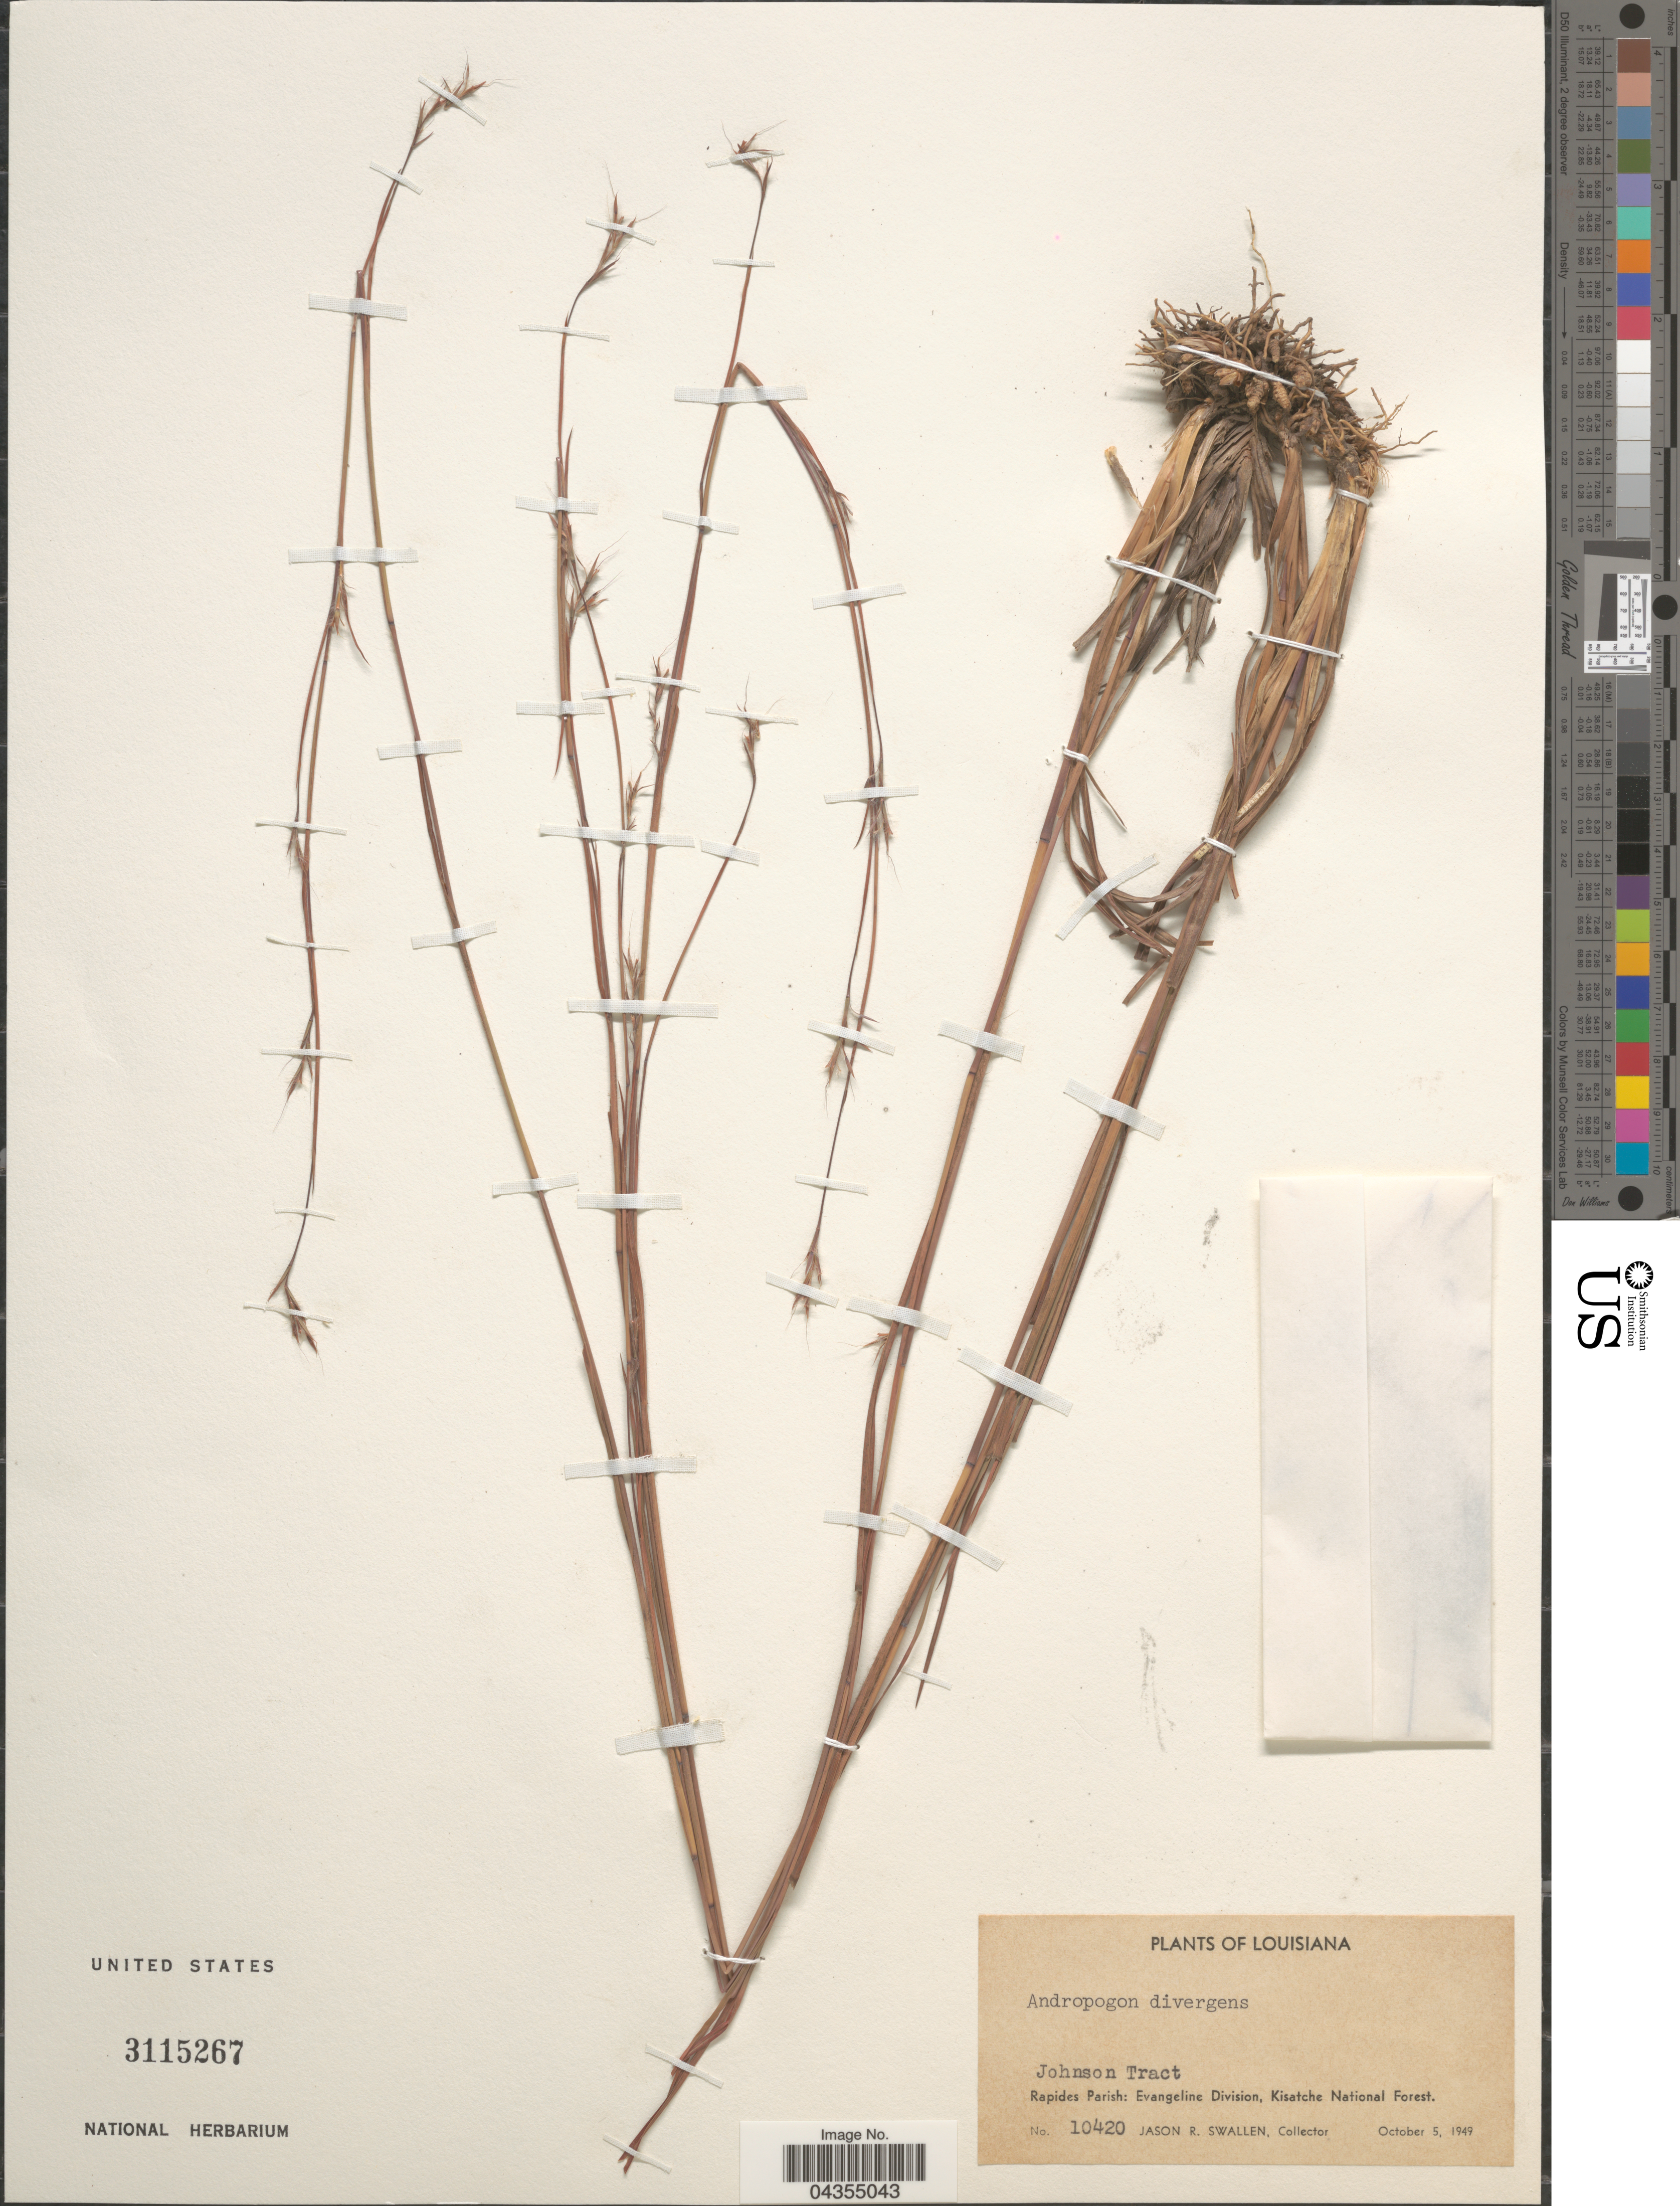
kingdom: Plantae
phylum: Tracheophyta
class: Liliopsida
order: Poales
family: Poaceae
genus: Schizachyrium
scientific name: Schizachyrium scoparium var. divergens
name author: (Hack.) Gould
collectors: J. R. Swallen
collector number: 10420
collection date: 1949-10-05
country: United States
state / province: Louisiana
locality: Johnson Tract. Rapides Parish: Evangeline Division, Kisatche National Forest.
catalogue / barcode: US 3115267